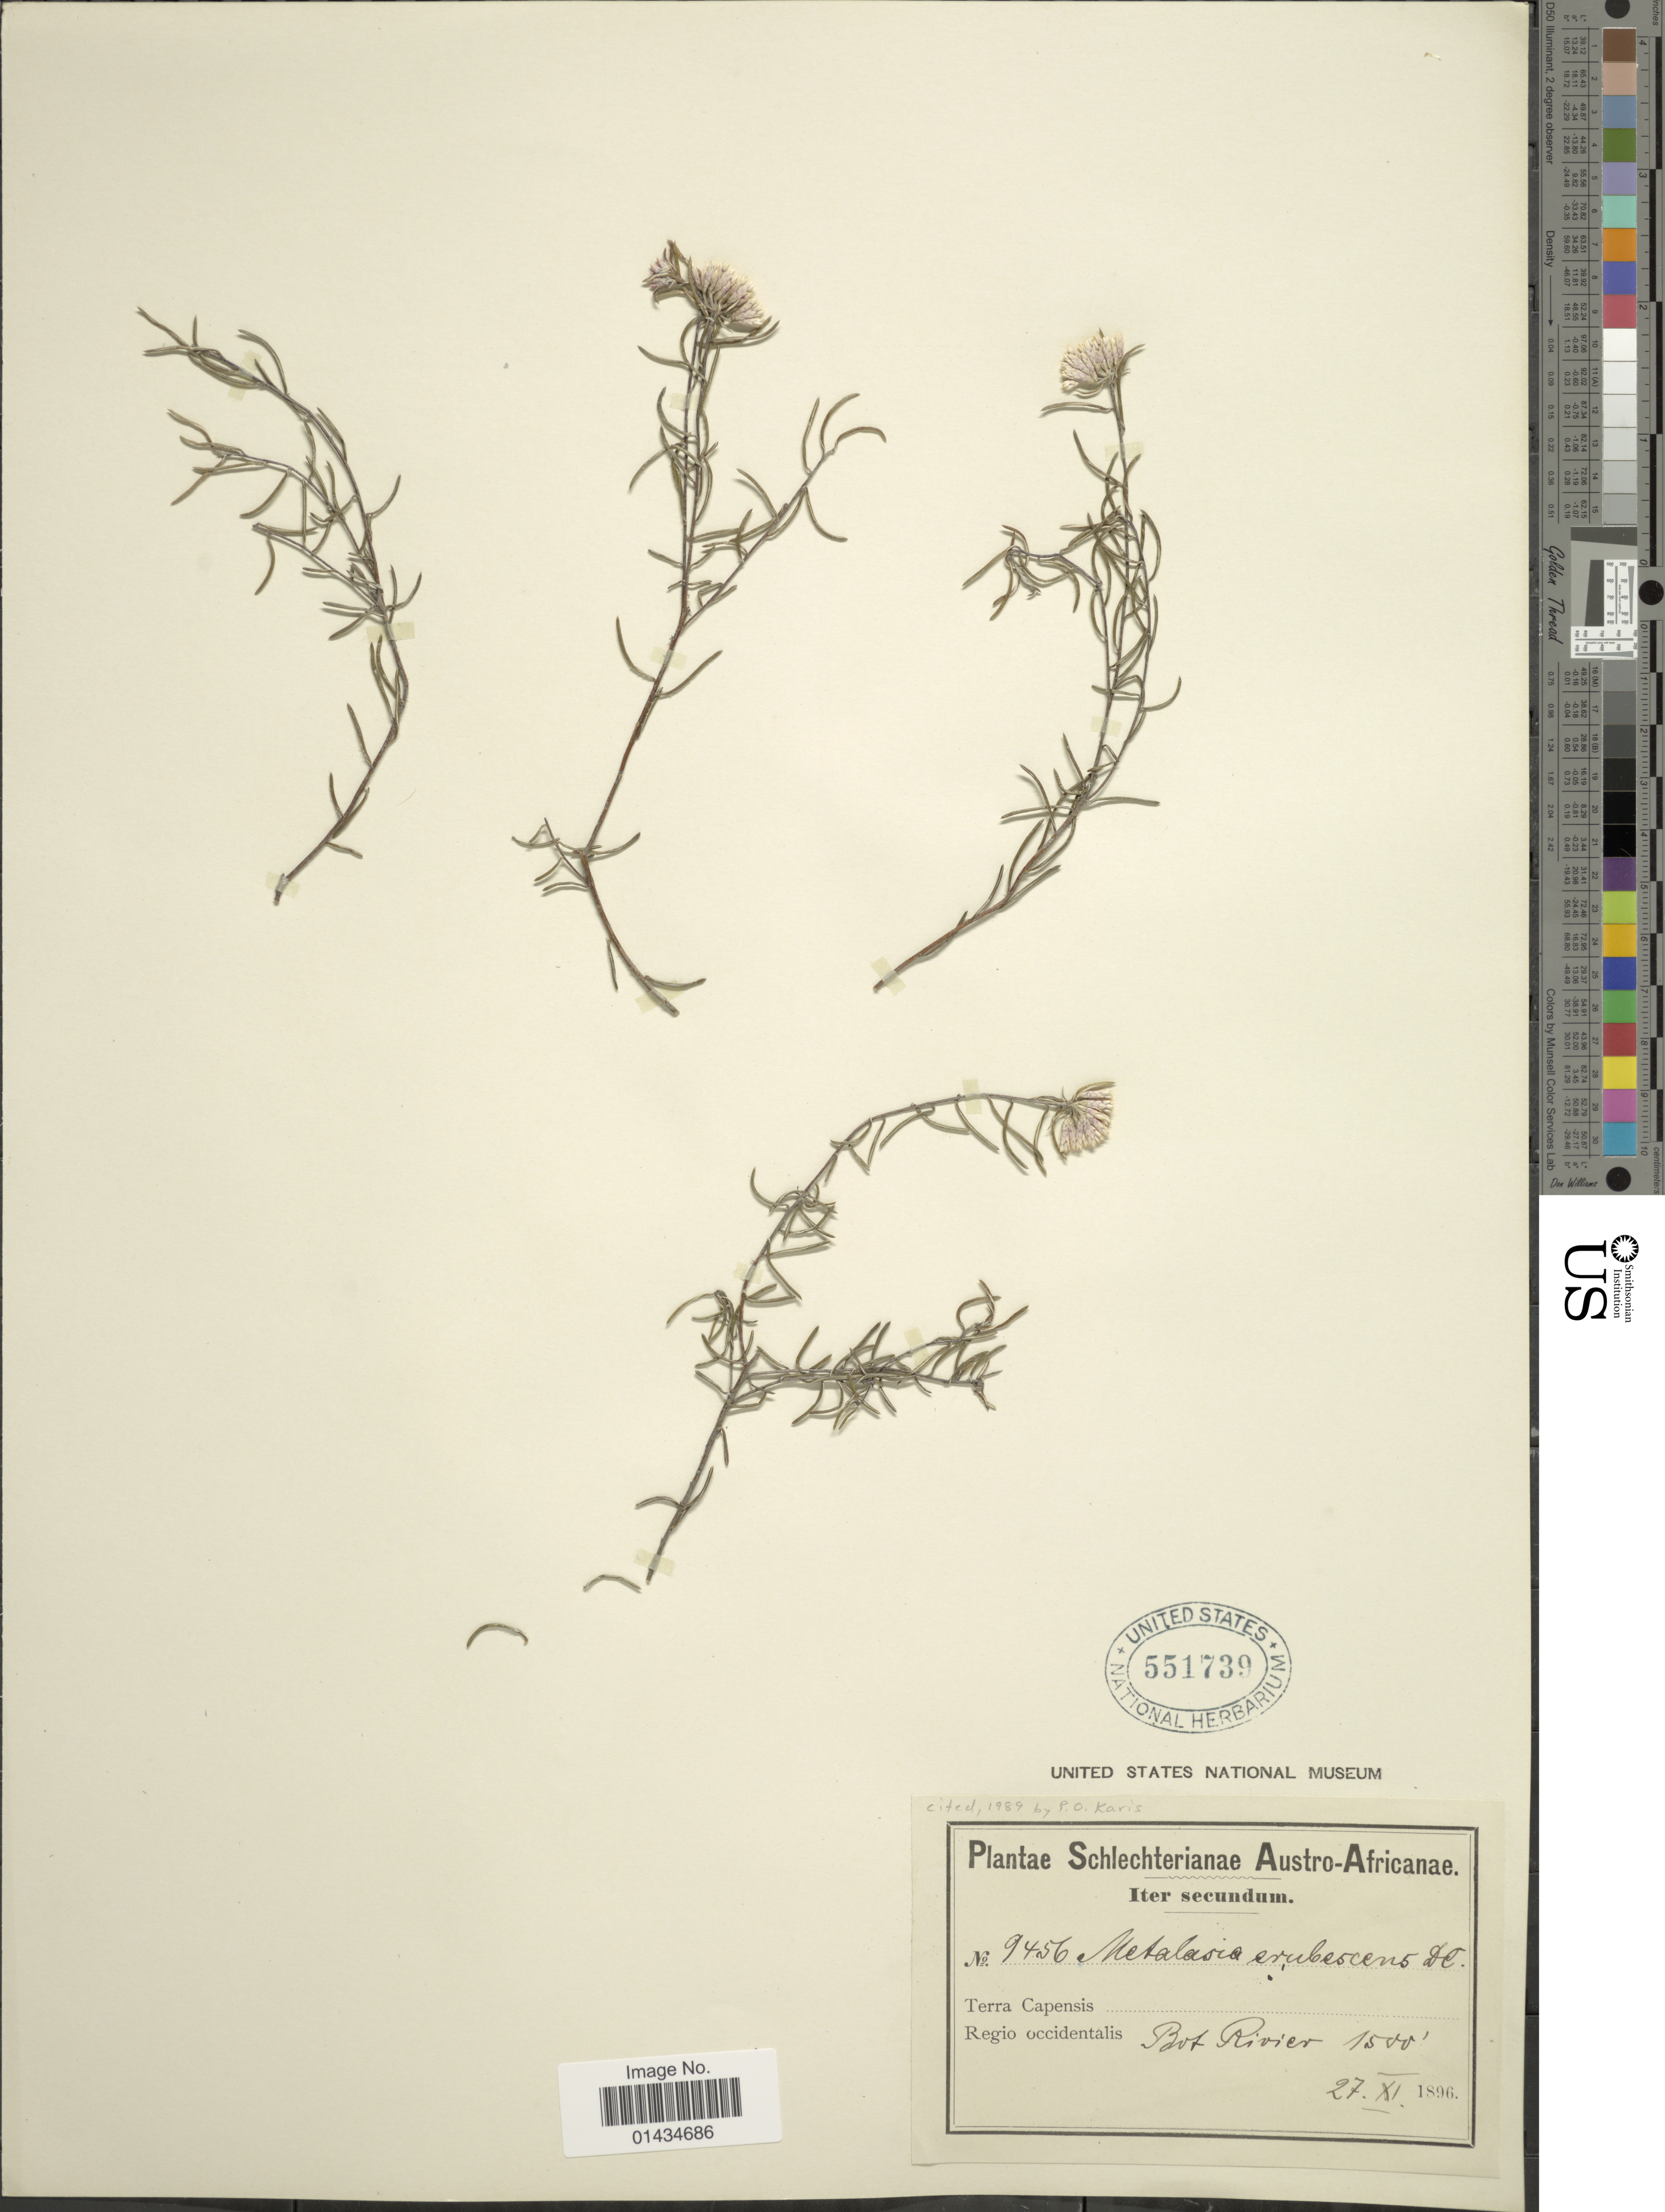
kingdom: Plantae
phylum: Tracheophyta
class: Magnoliopsida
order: Asterales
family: Asteraceae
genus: Metalasia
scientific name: Metalasia erubescens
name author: DC.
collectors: Schlechter, --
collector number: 9456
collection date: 1896-11-27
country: South Africa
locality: Austro-Africanae, Terra Capensis, Regio occidentalis Bot. River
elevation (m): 457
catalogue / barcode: US 551739